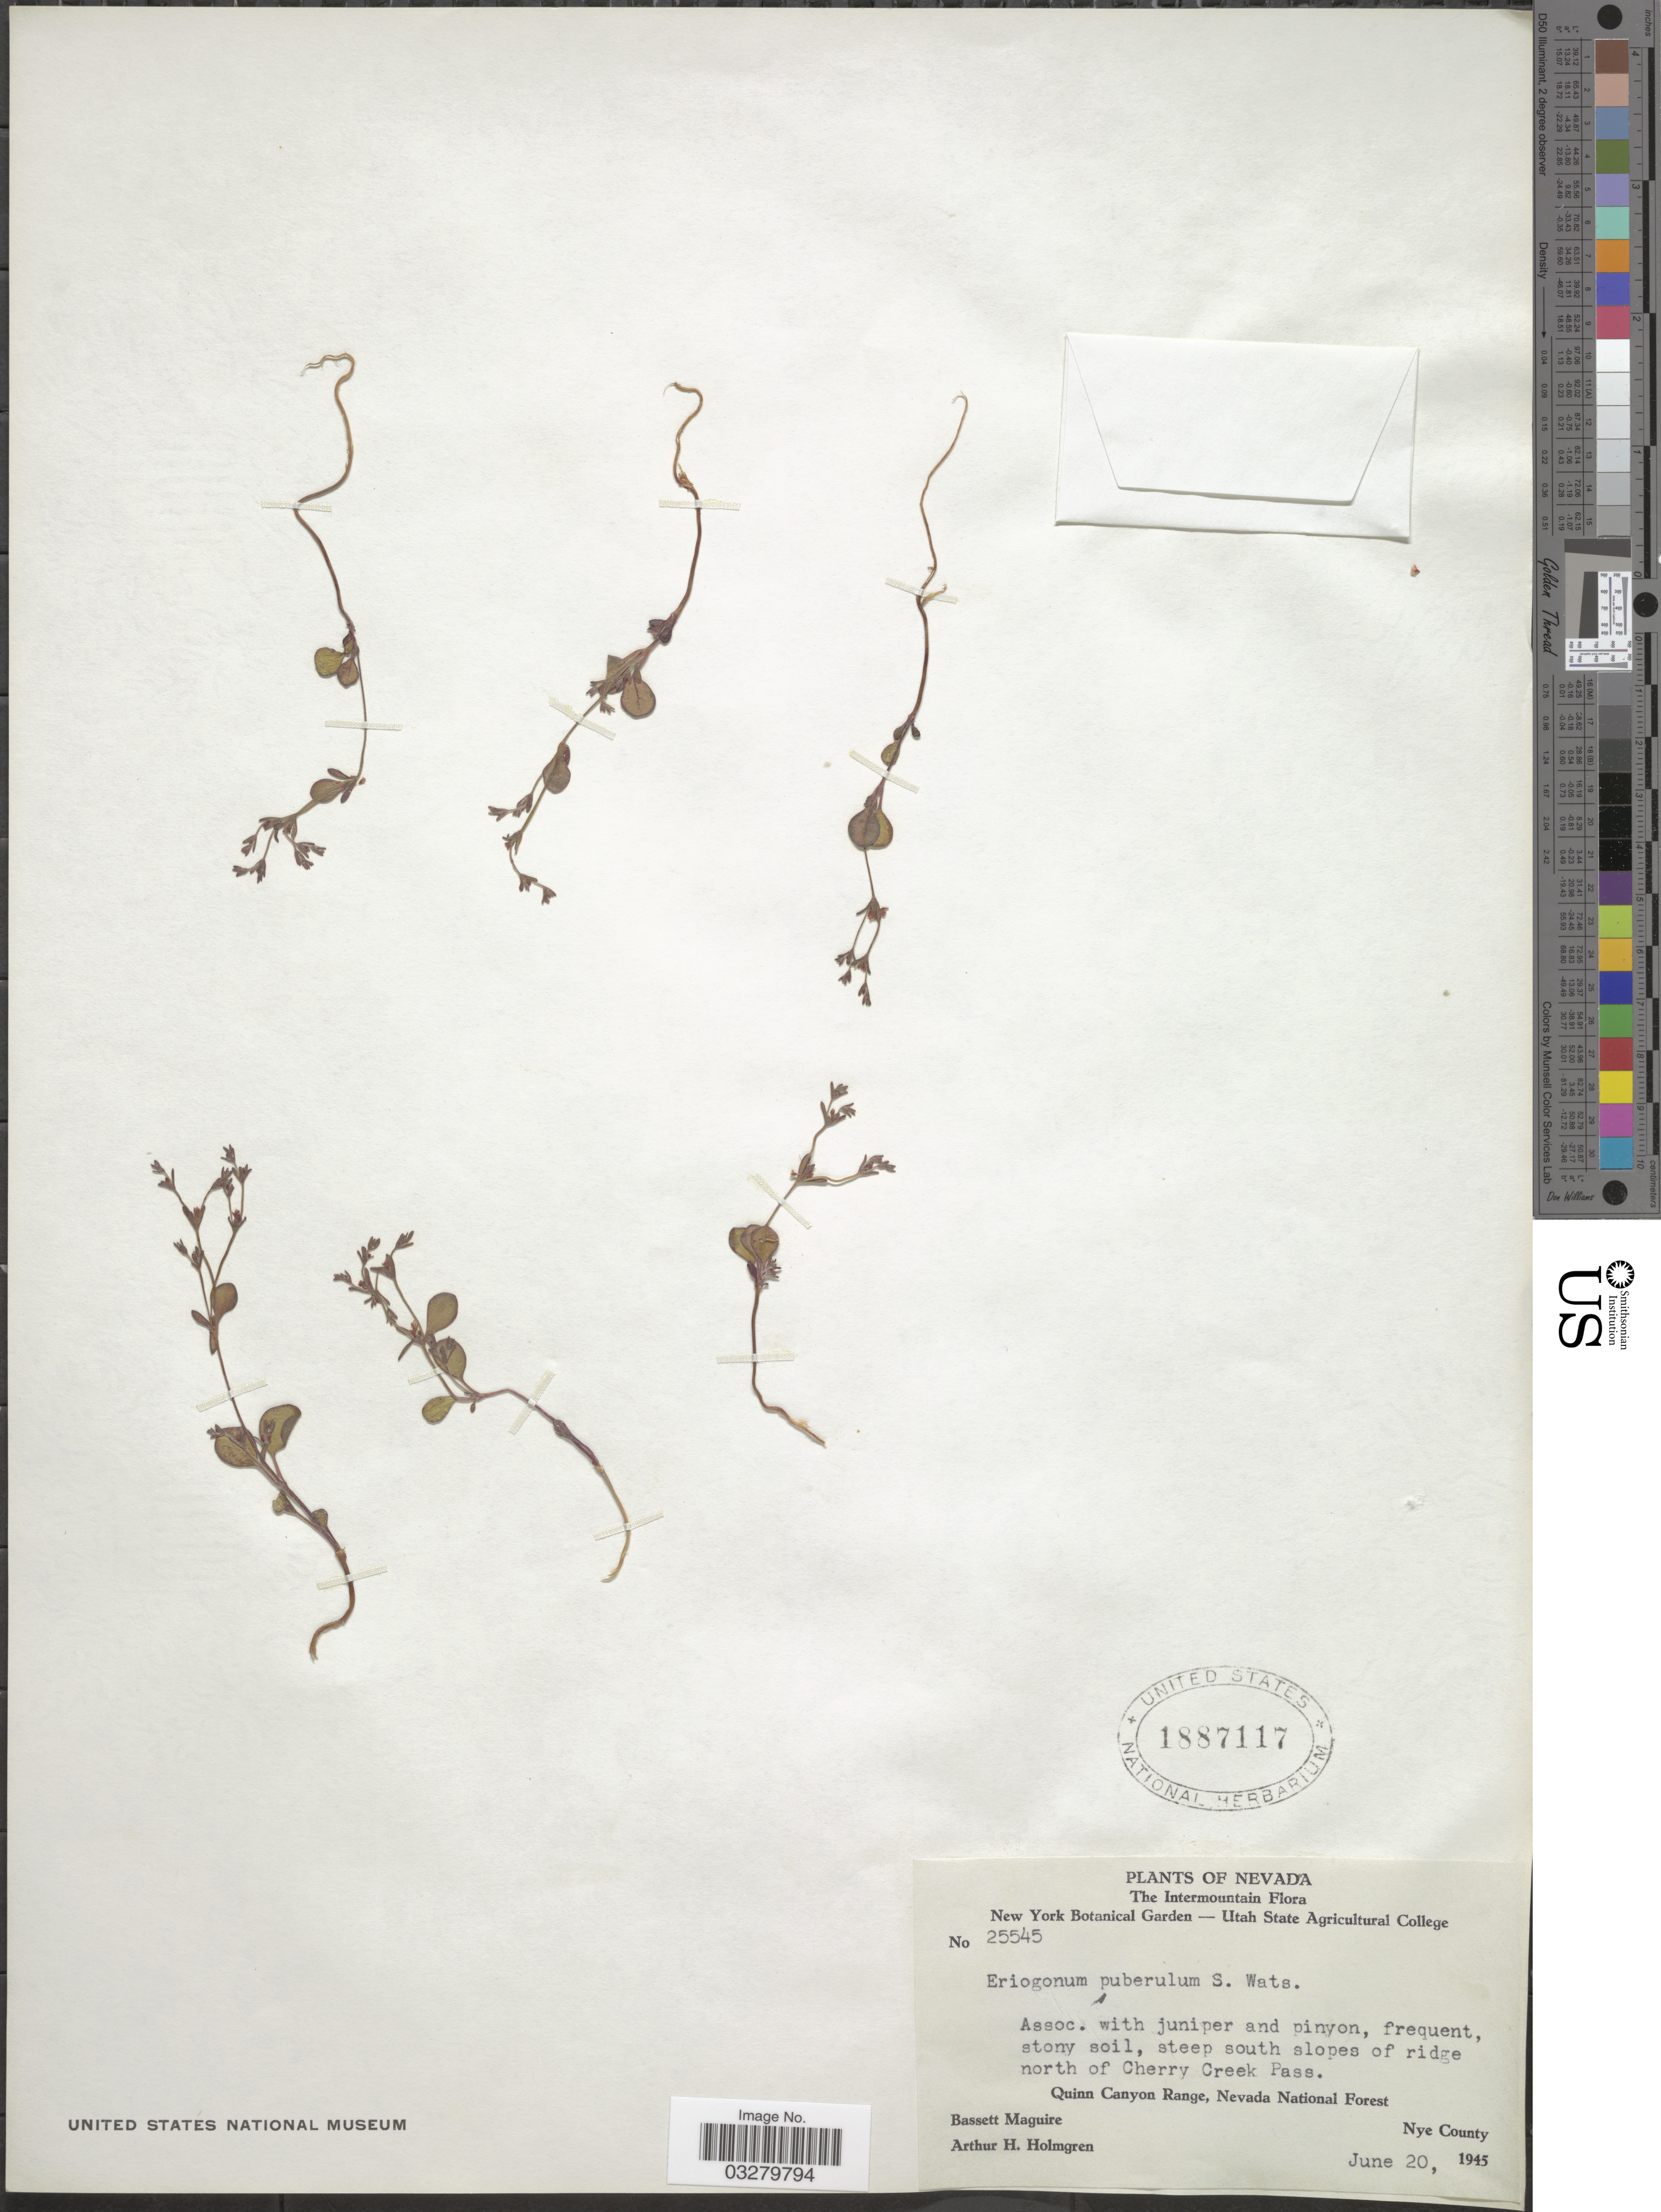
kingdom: Plantae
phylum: Tracheophyta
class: Magnoliopsida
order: Caryophyllales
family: Polygonaceae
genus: Eriogonum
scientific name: Eriogonum puberulum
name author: S. Watson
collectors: B. Maguire & A. H. Holmgren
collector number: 25545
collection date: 1945-06-20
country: United States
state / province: Nevada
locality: The Intermountain. Steep south slopes of ridge north of Cherry Creek Pass. Quinn Canyon Range, Nevada National Forest. Nye County.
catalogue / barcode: US 1887117